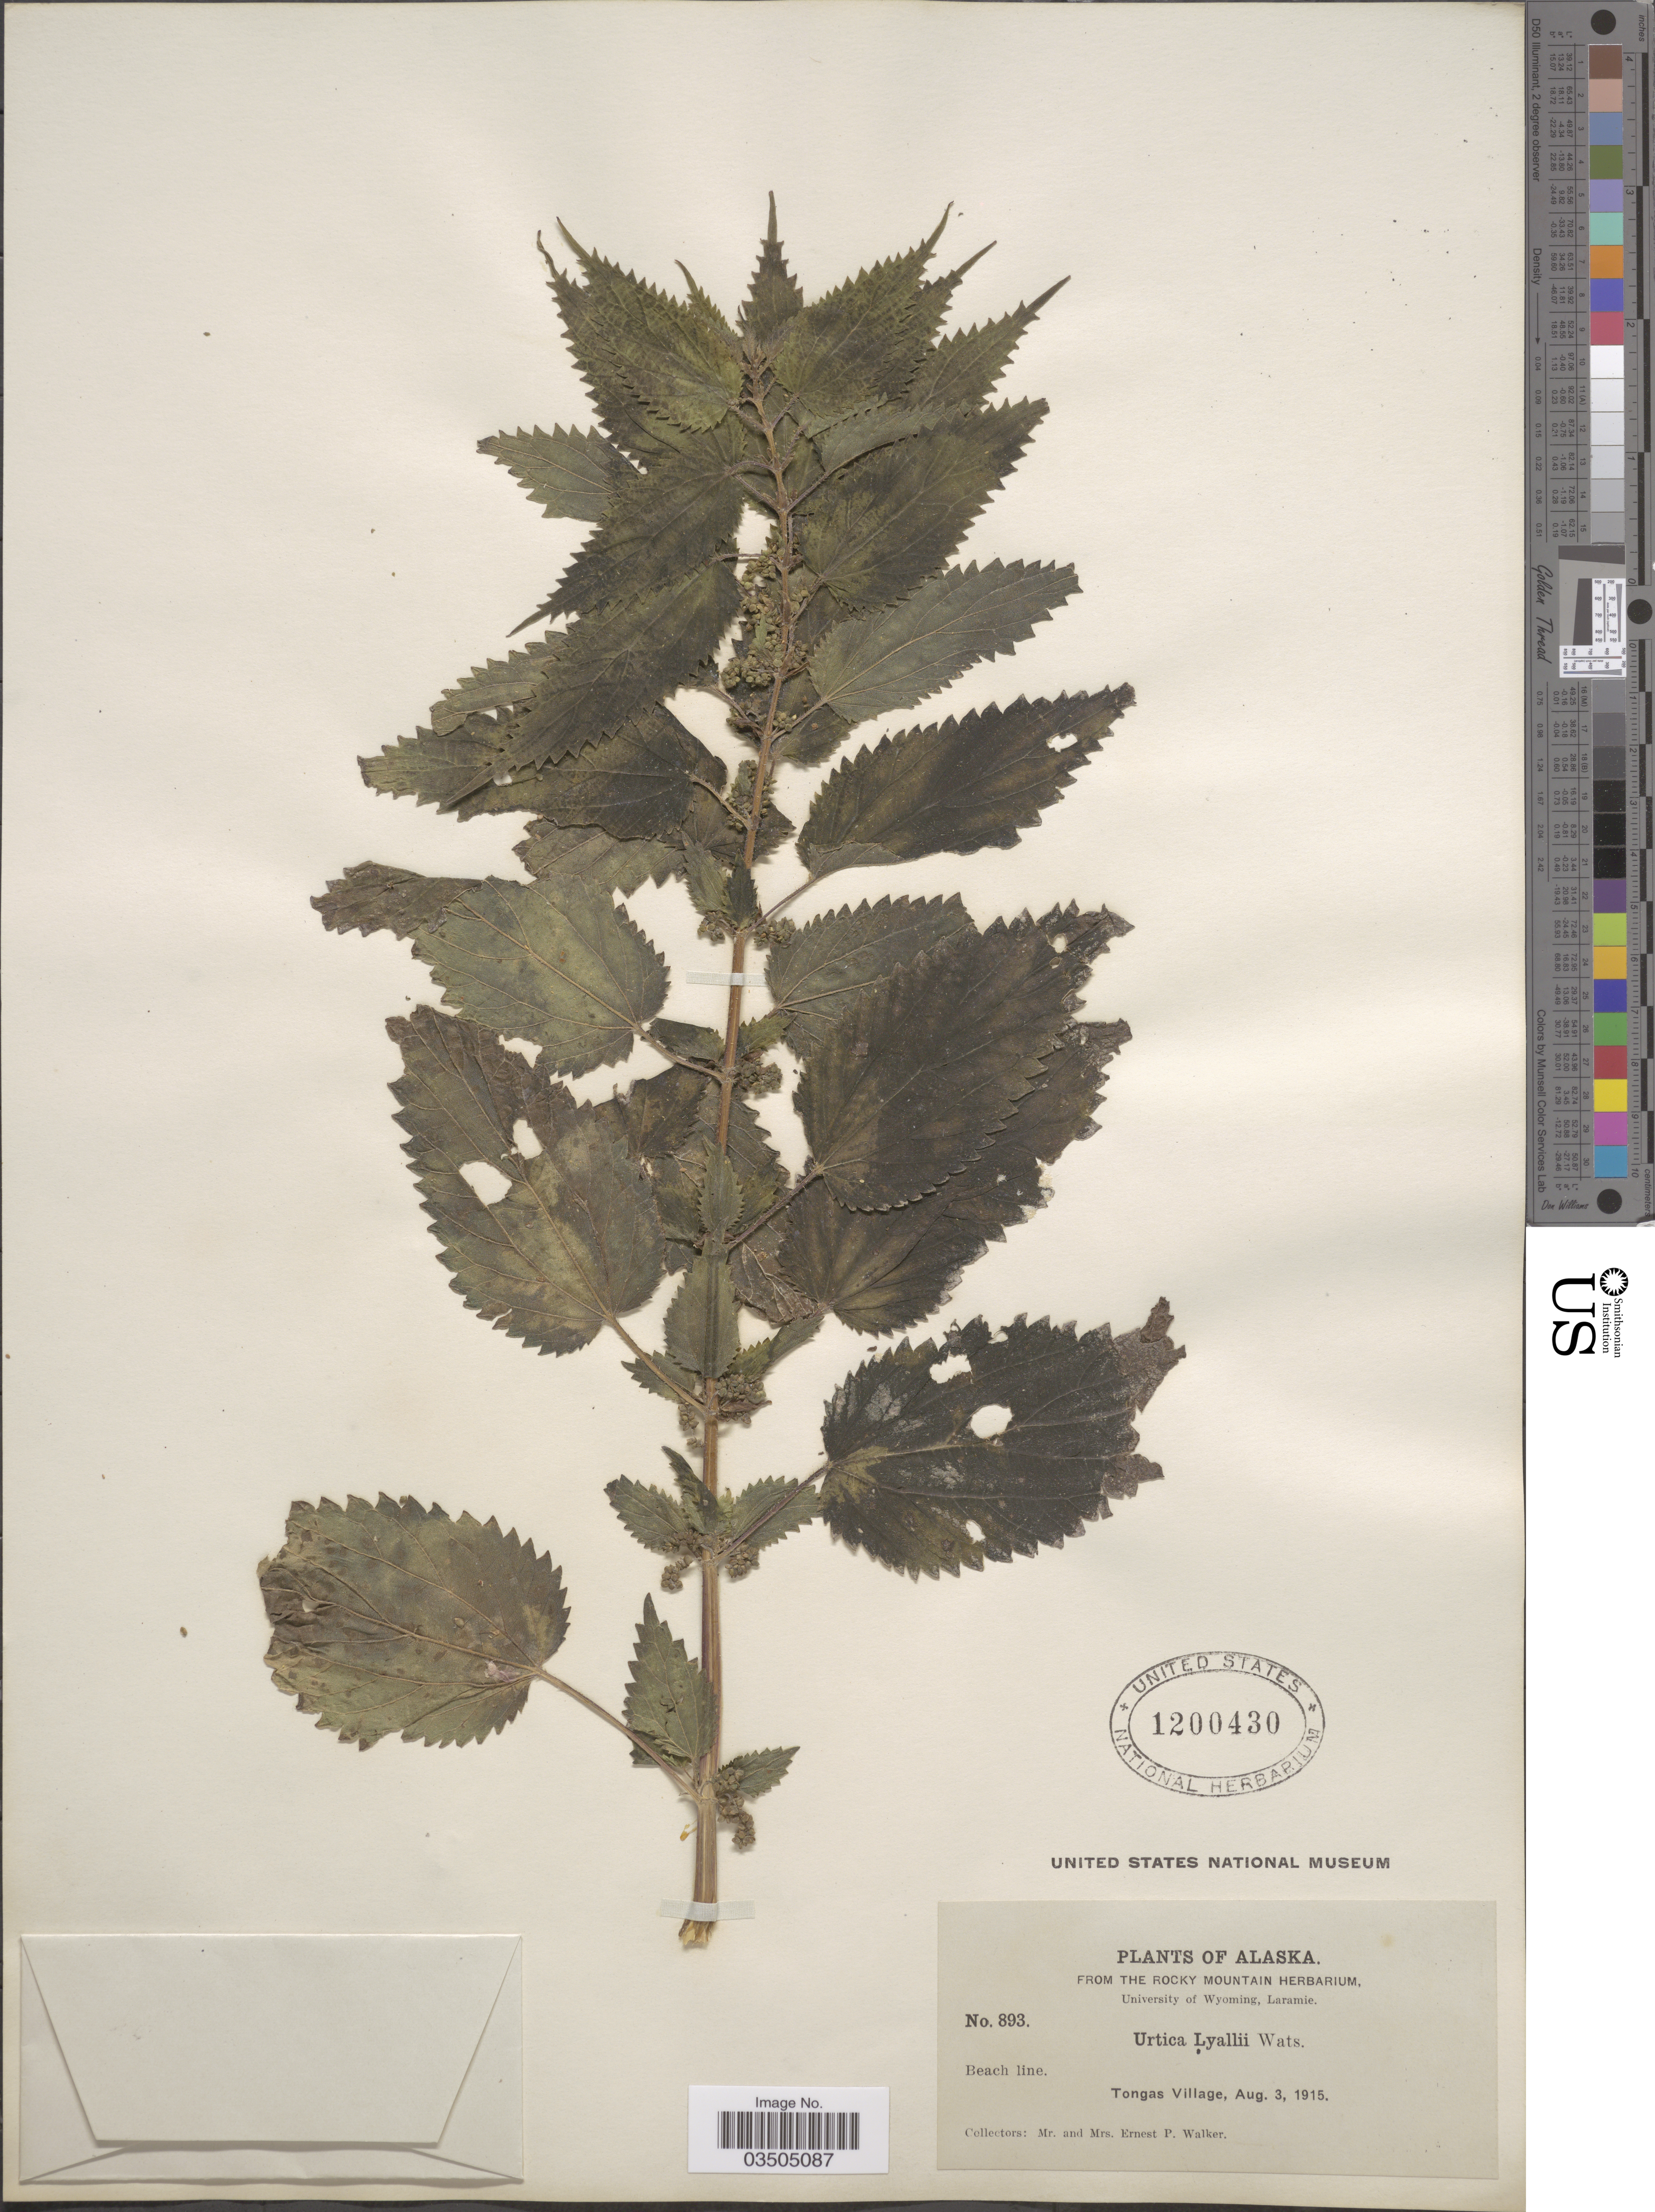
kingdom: Plantae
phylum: Tracheophyta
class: Magnoliopsida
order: Rosales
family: Urticaceae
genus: Urtica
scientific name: Urtica dioica subsp. gracilis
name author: L.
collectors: E. P. Walker & E. Walker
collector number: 893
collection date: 1915-08-03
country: United States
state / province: Alaska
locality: Tongas Village.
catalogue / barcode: US 1200430